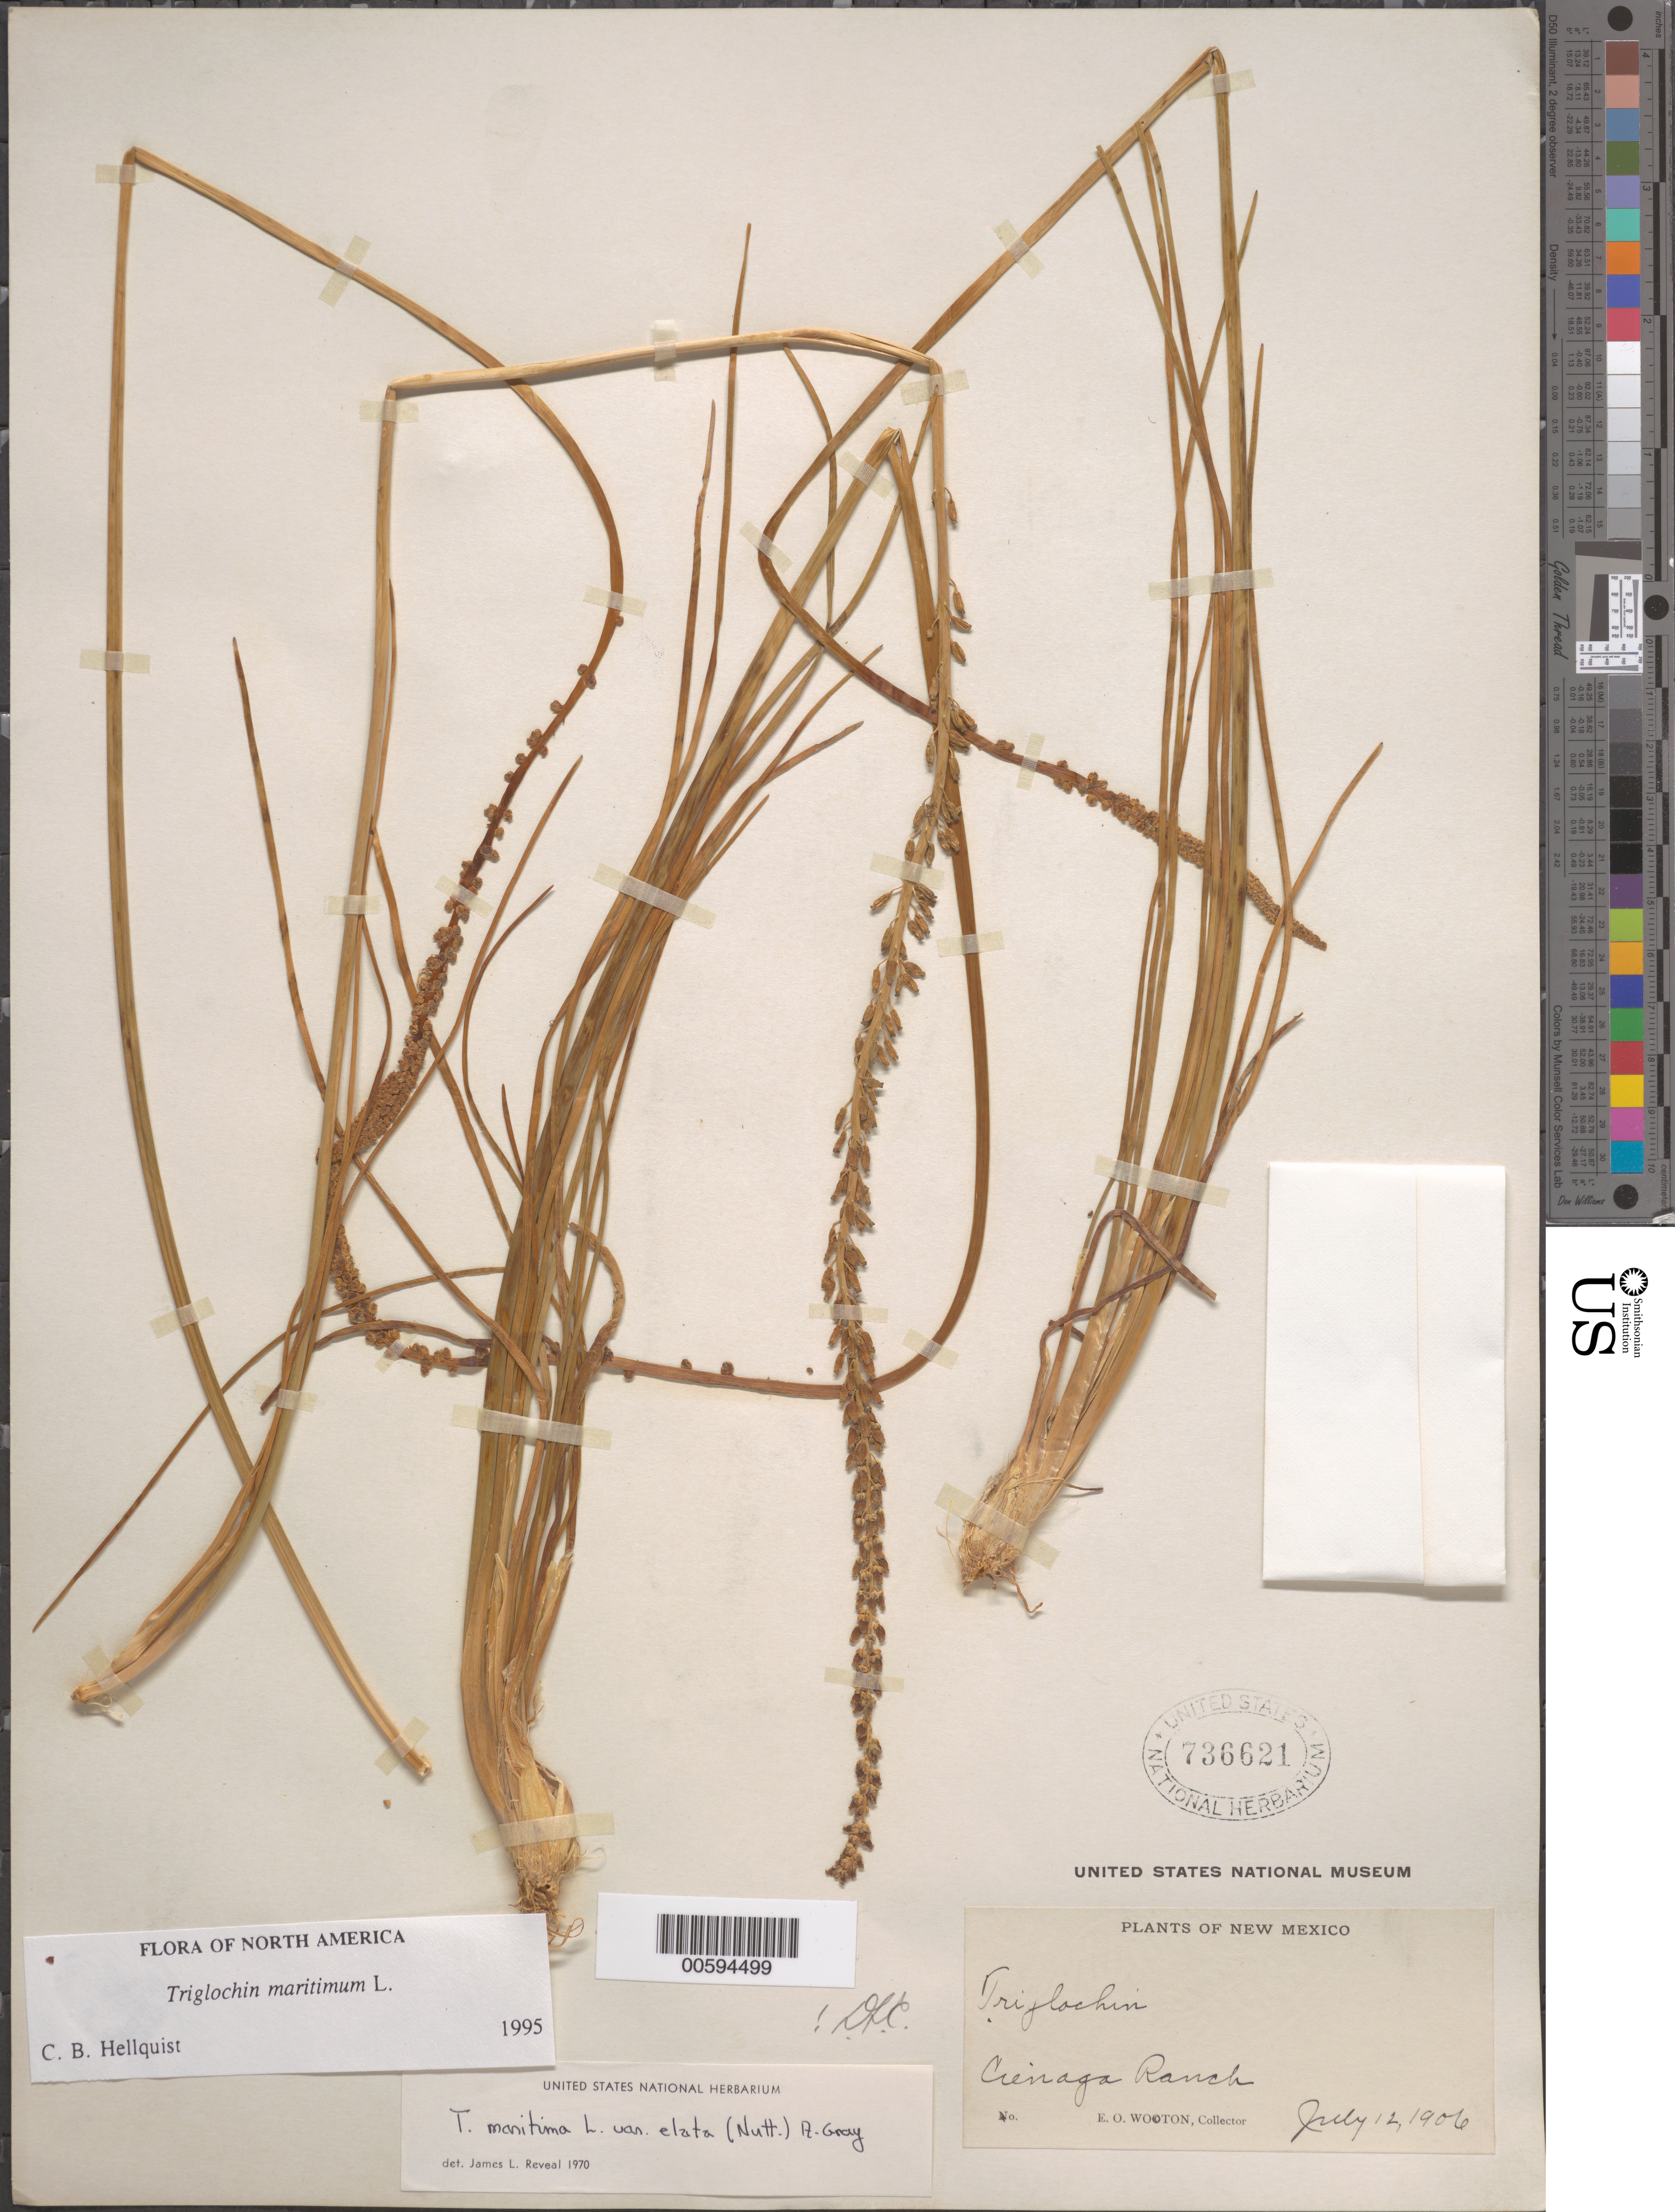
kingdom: Plantae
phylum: Tracheophyta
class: Liliopsida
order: Alismatales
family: Juncaginaceae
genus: Triglochin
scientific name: Triglochin maritima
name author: L.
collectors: E. O. Wooton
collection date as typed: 12 Jul 1906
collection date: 1906-07-12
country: United States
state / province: New Mexico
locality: Cienaga Ranch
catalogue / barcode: US 736621